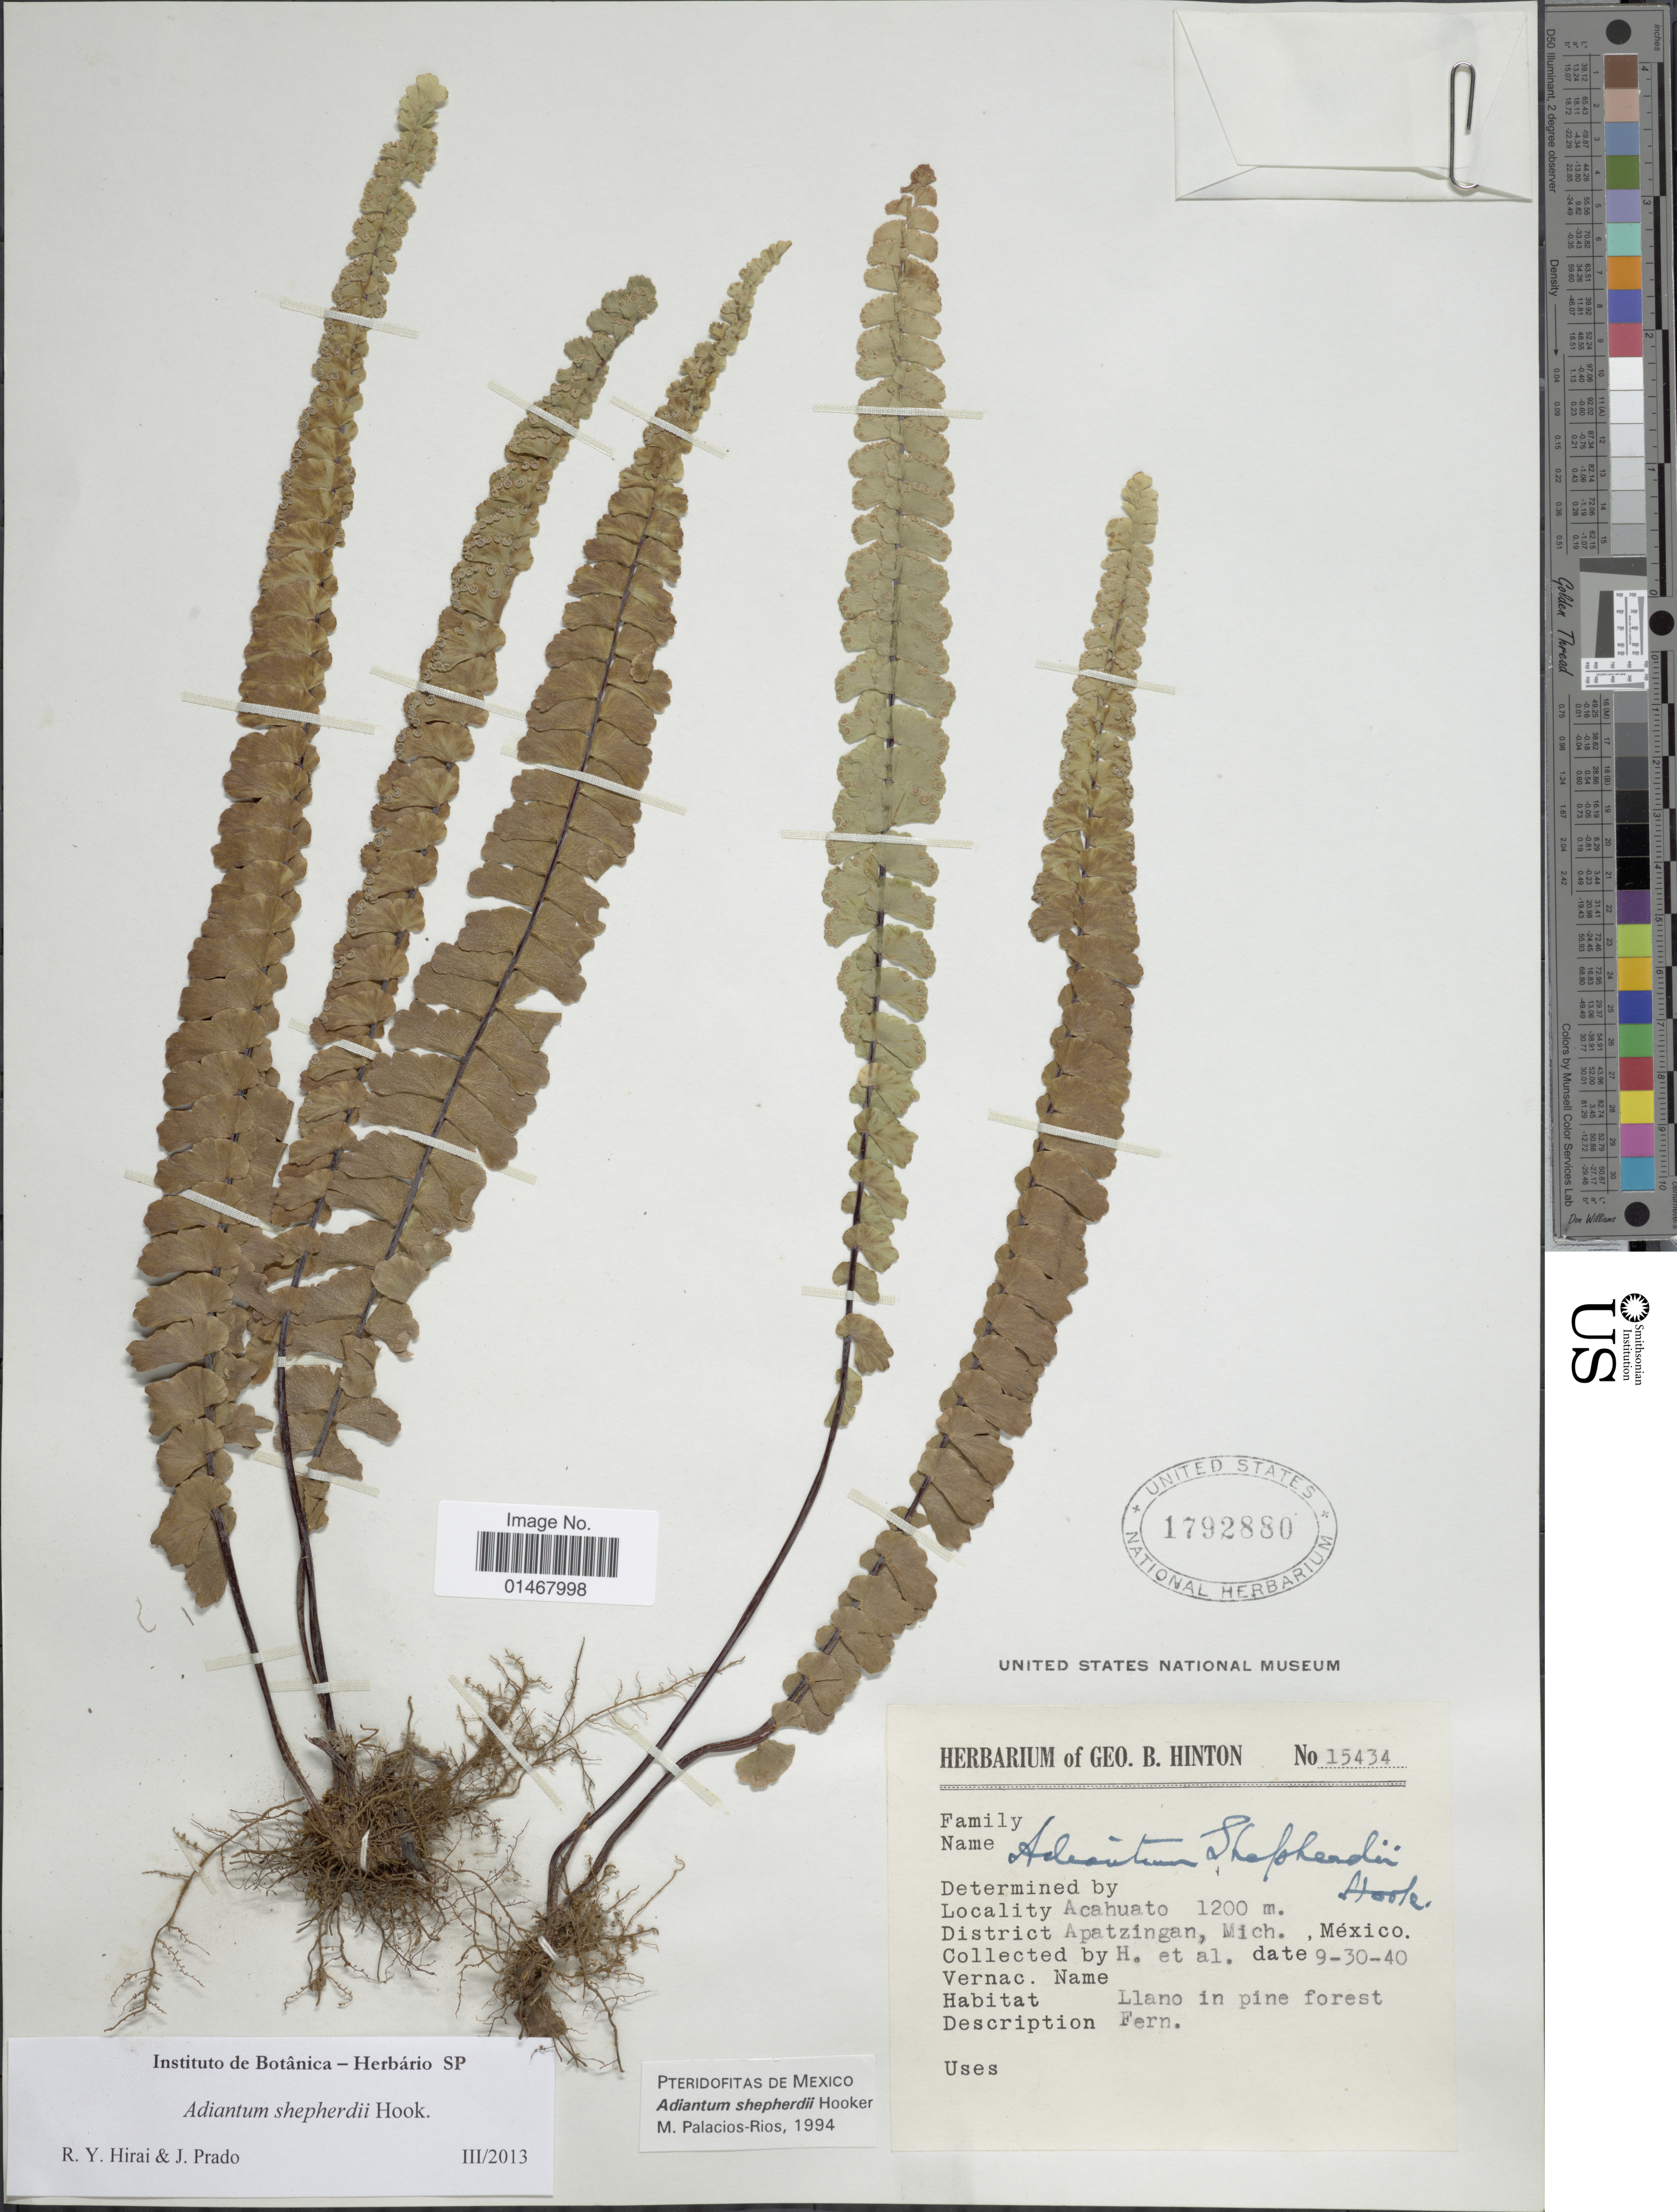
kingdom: Plantae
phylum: Tracheophyta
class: Polypodiopsida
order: Polypodiales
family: Pteridaceae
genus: Adiantum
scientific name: Adiantum shepherdii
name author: Hook.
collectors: G. B. Hinton & et al.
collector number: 15434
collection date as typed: Transcribed d/m/y: 30/9/40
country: Mexico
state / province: Michoacán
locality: Acahuato, District Apatzingan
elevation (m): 1200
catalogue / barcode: US 1792880